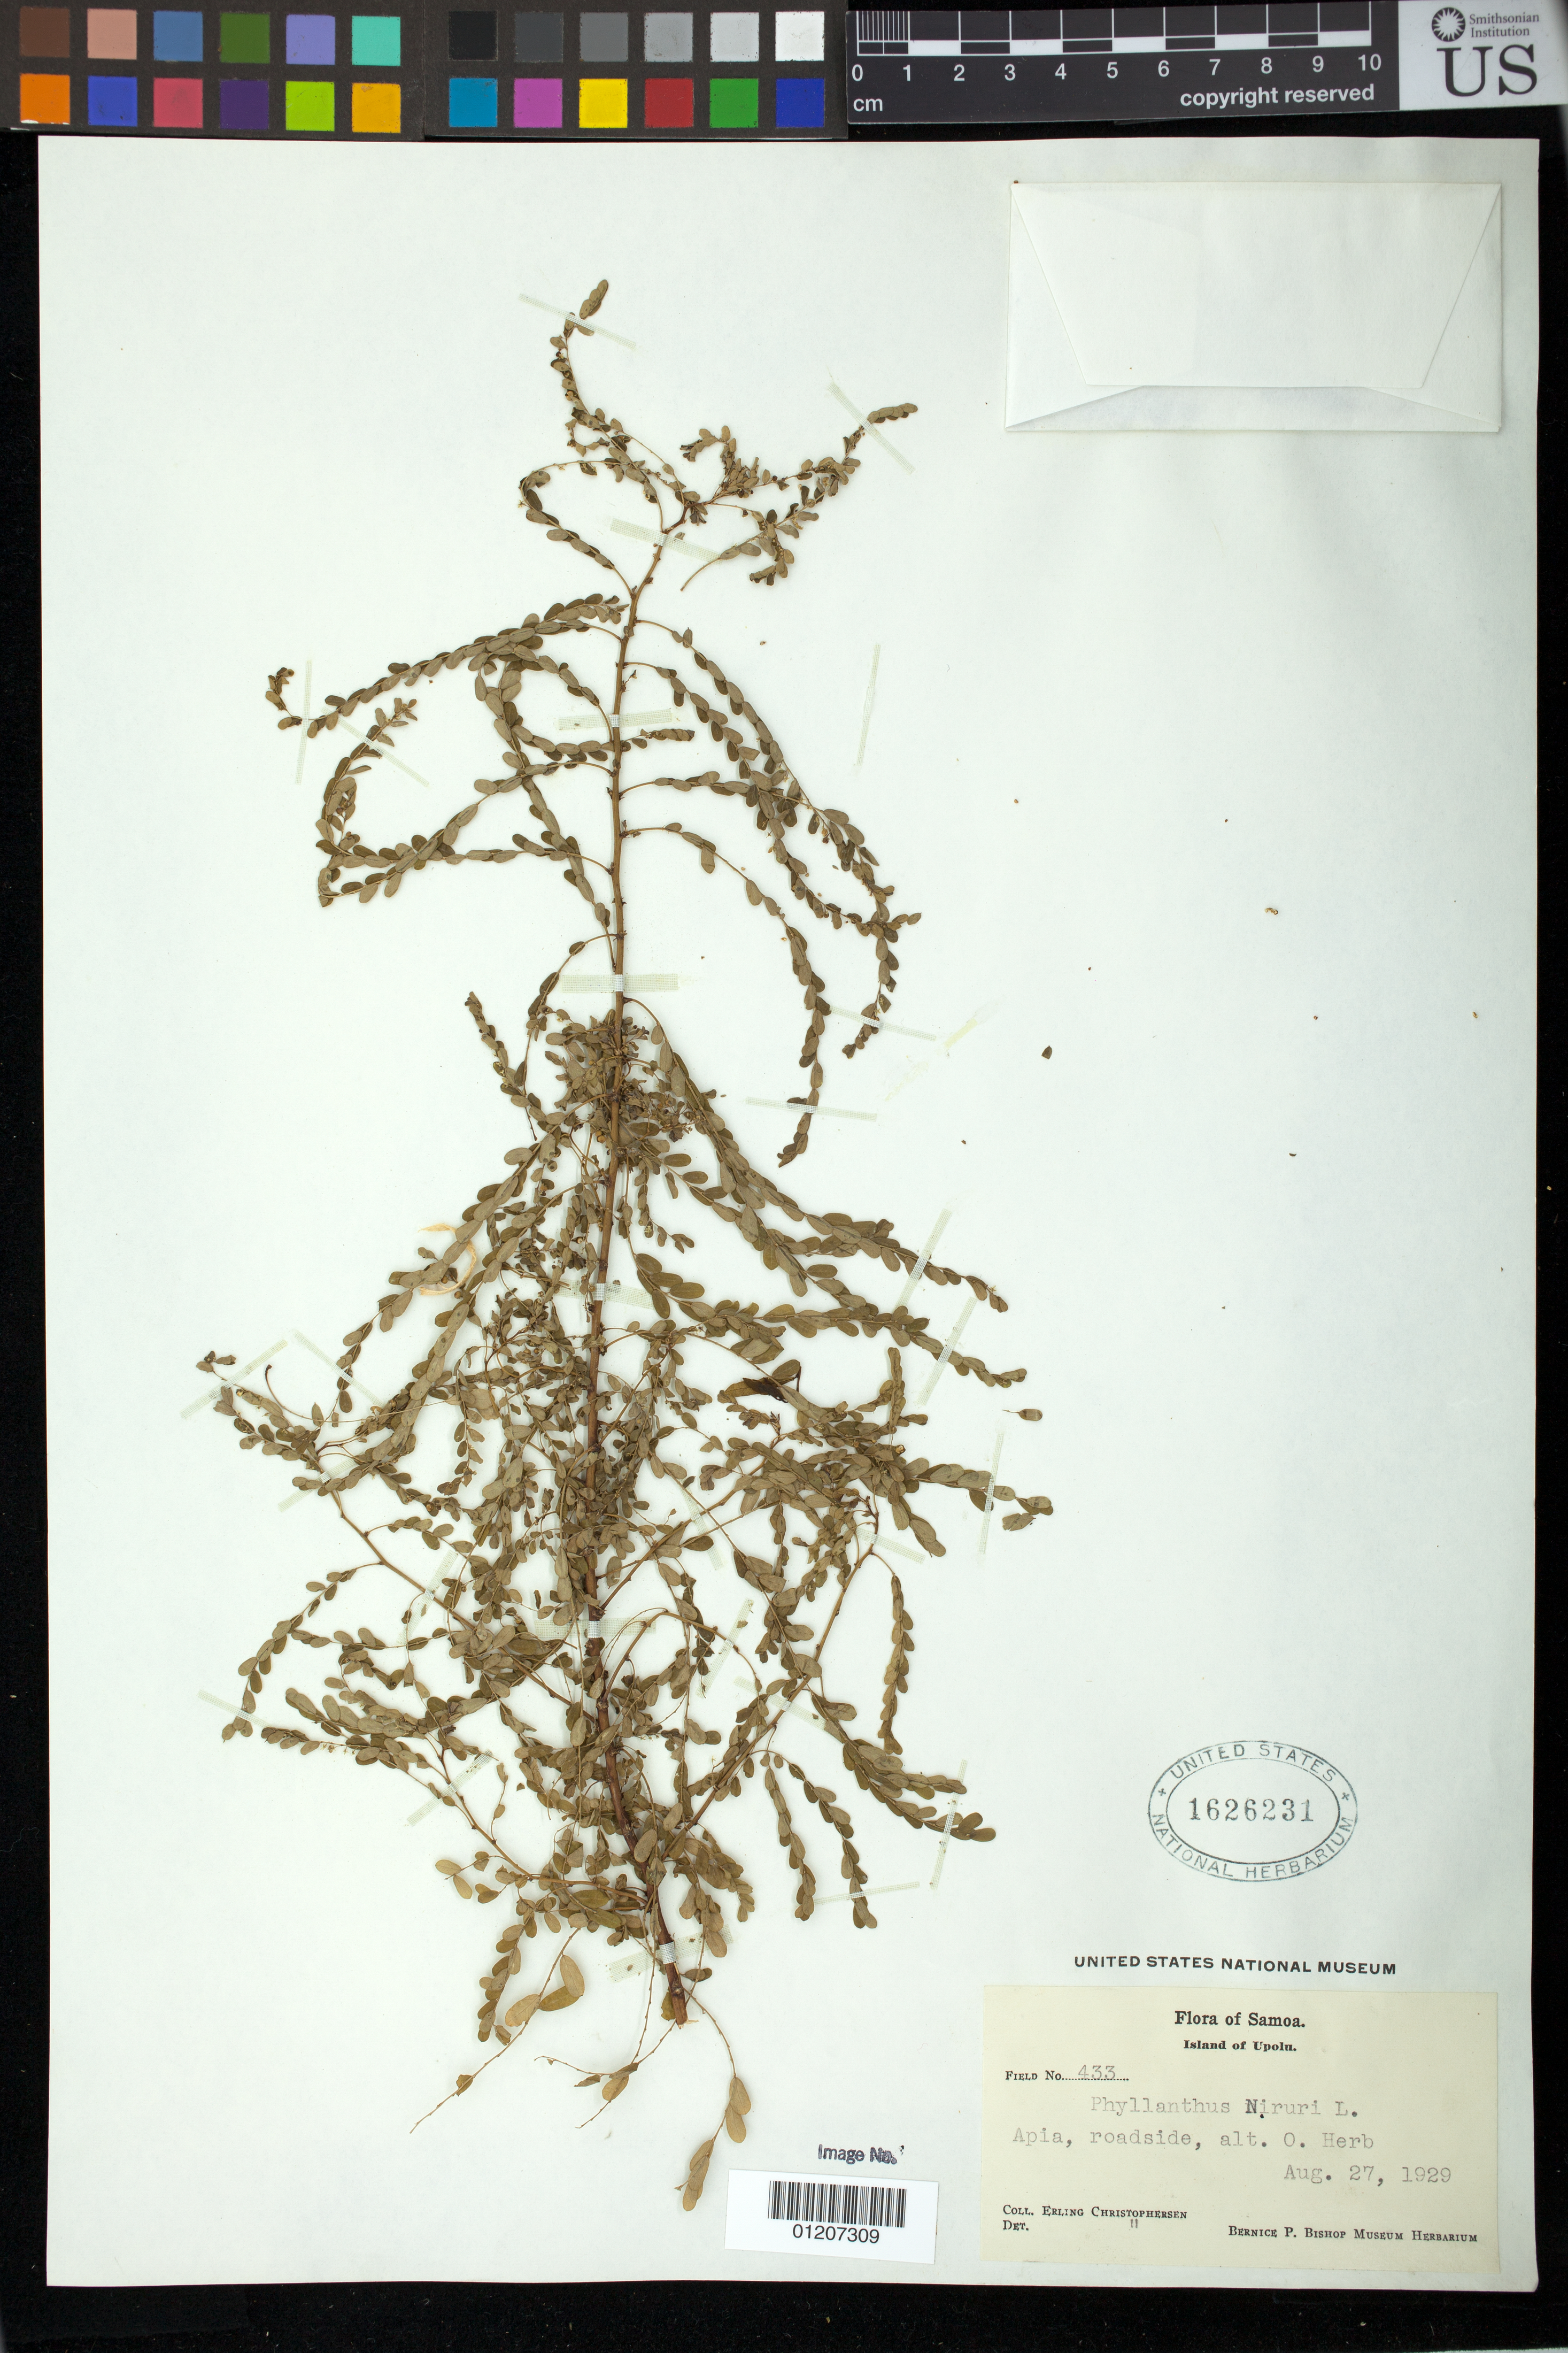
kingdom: Plantae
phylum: Tracheophyta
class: Magnoliopsida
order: Malpighiales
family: Phyllanthaceae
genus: Phyllanthus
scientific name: Phyllanthus niruri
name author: L.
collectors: E. Christophersen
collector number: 433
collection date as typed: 27 Aug 1929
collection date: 1929-08-27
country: Samoa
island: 'Upolu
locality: Apia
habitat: roadside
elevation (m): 0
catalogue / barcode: US 1626231